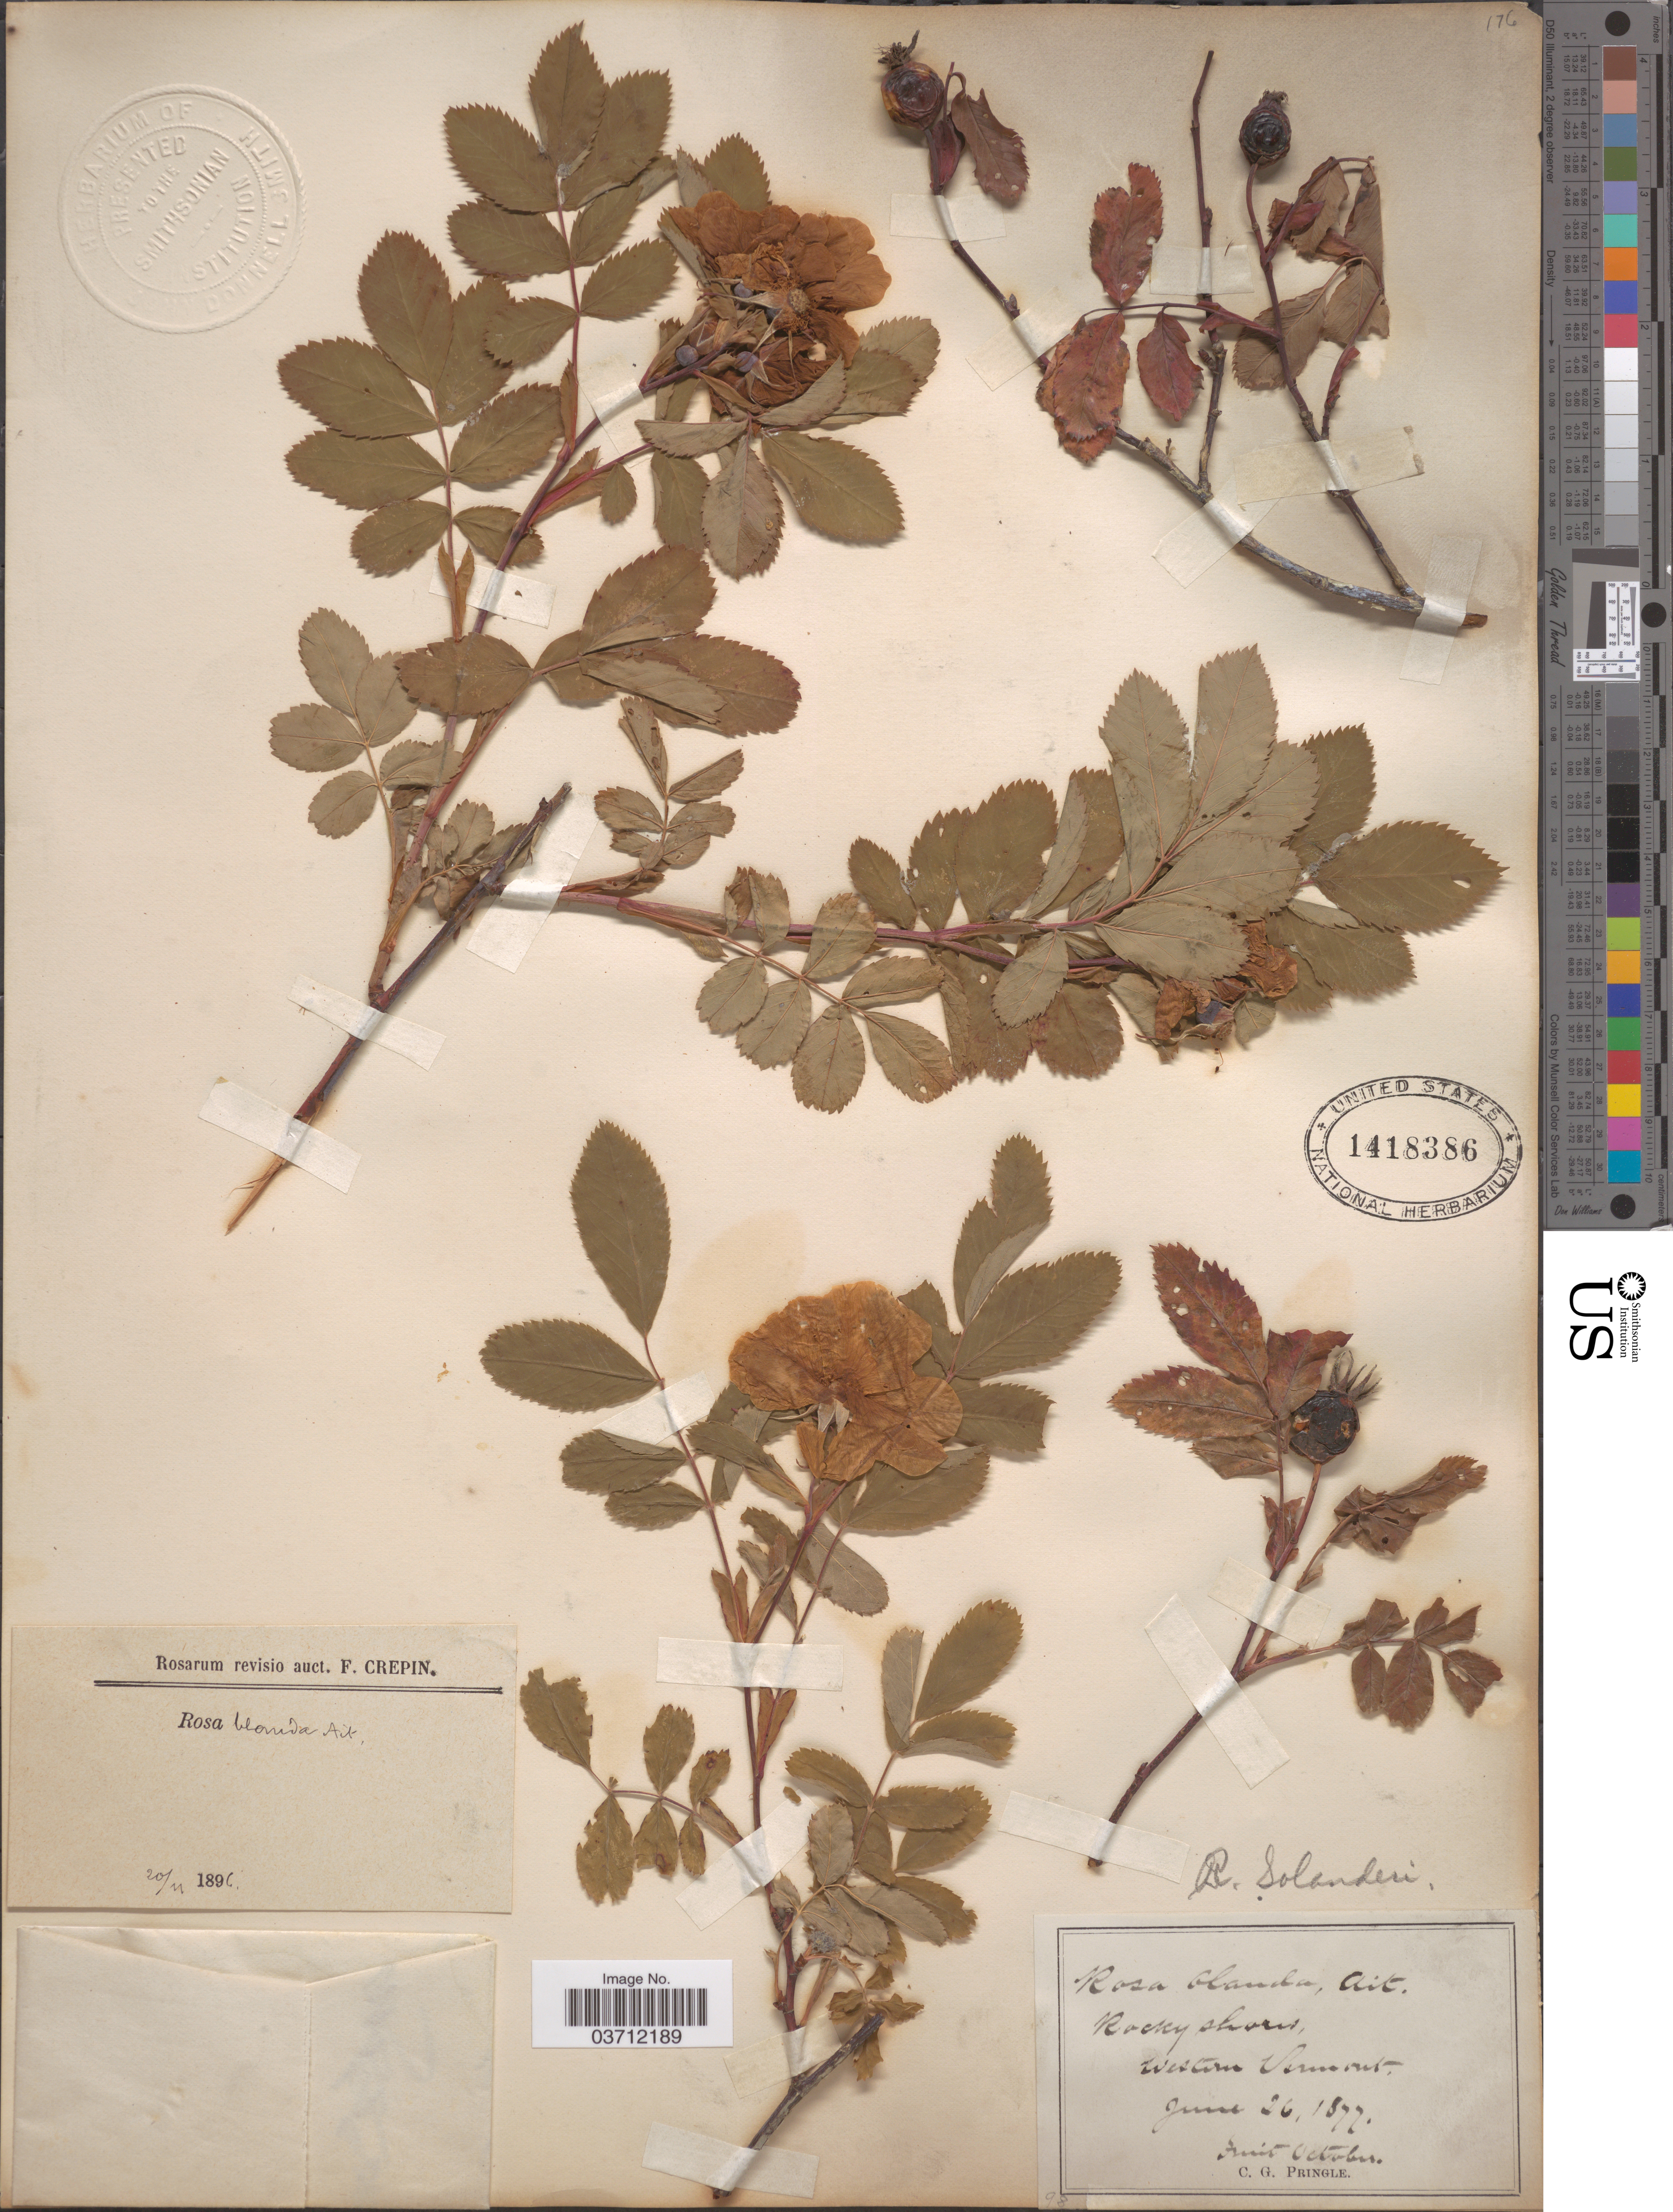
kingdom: Plantae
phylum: Tracheophyta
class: Magnoliopsida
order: Rosales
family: Rosaceae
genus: Rosa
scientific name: Rosa solandrii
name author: Tratt.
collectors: C. G. Pringle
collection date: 1877-06-26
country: United States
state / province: Vermont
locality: Rocky shores, Western Vermont.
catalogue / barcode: US 1418386